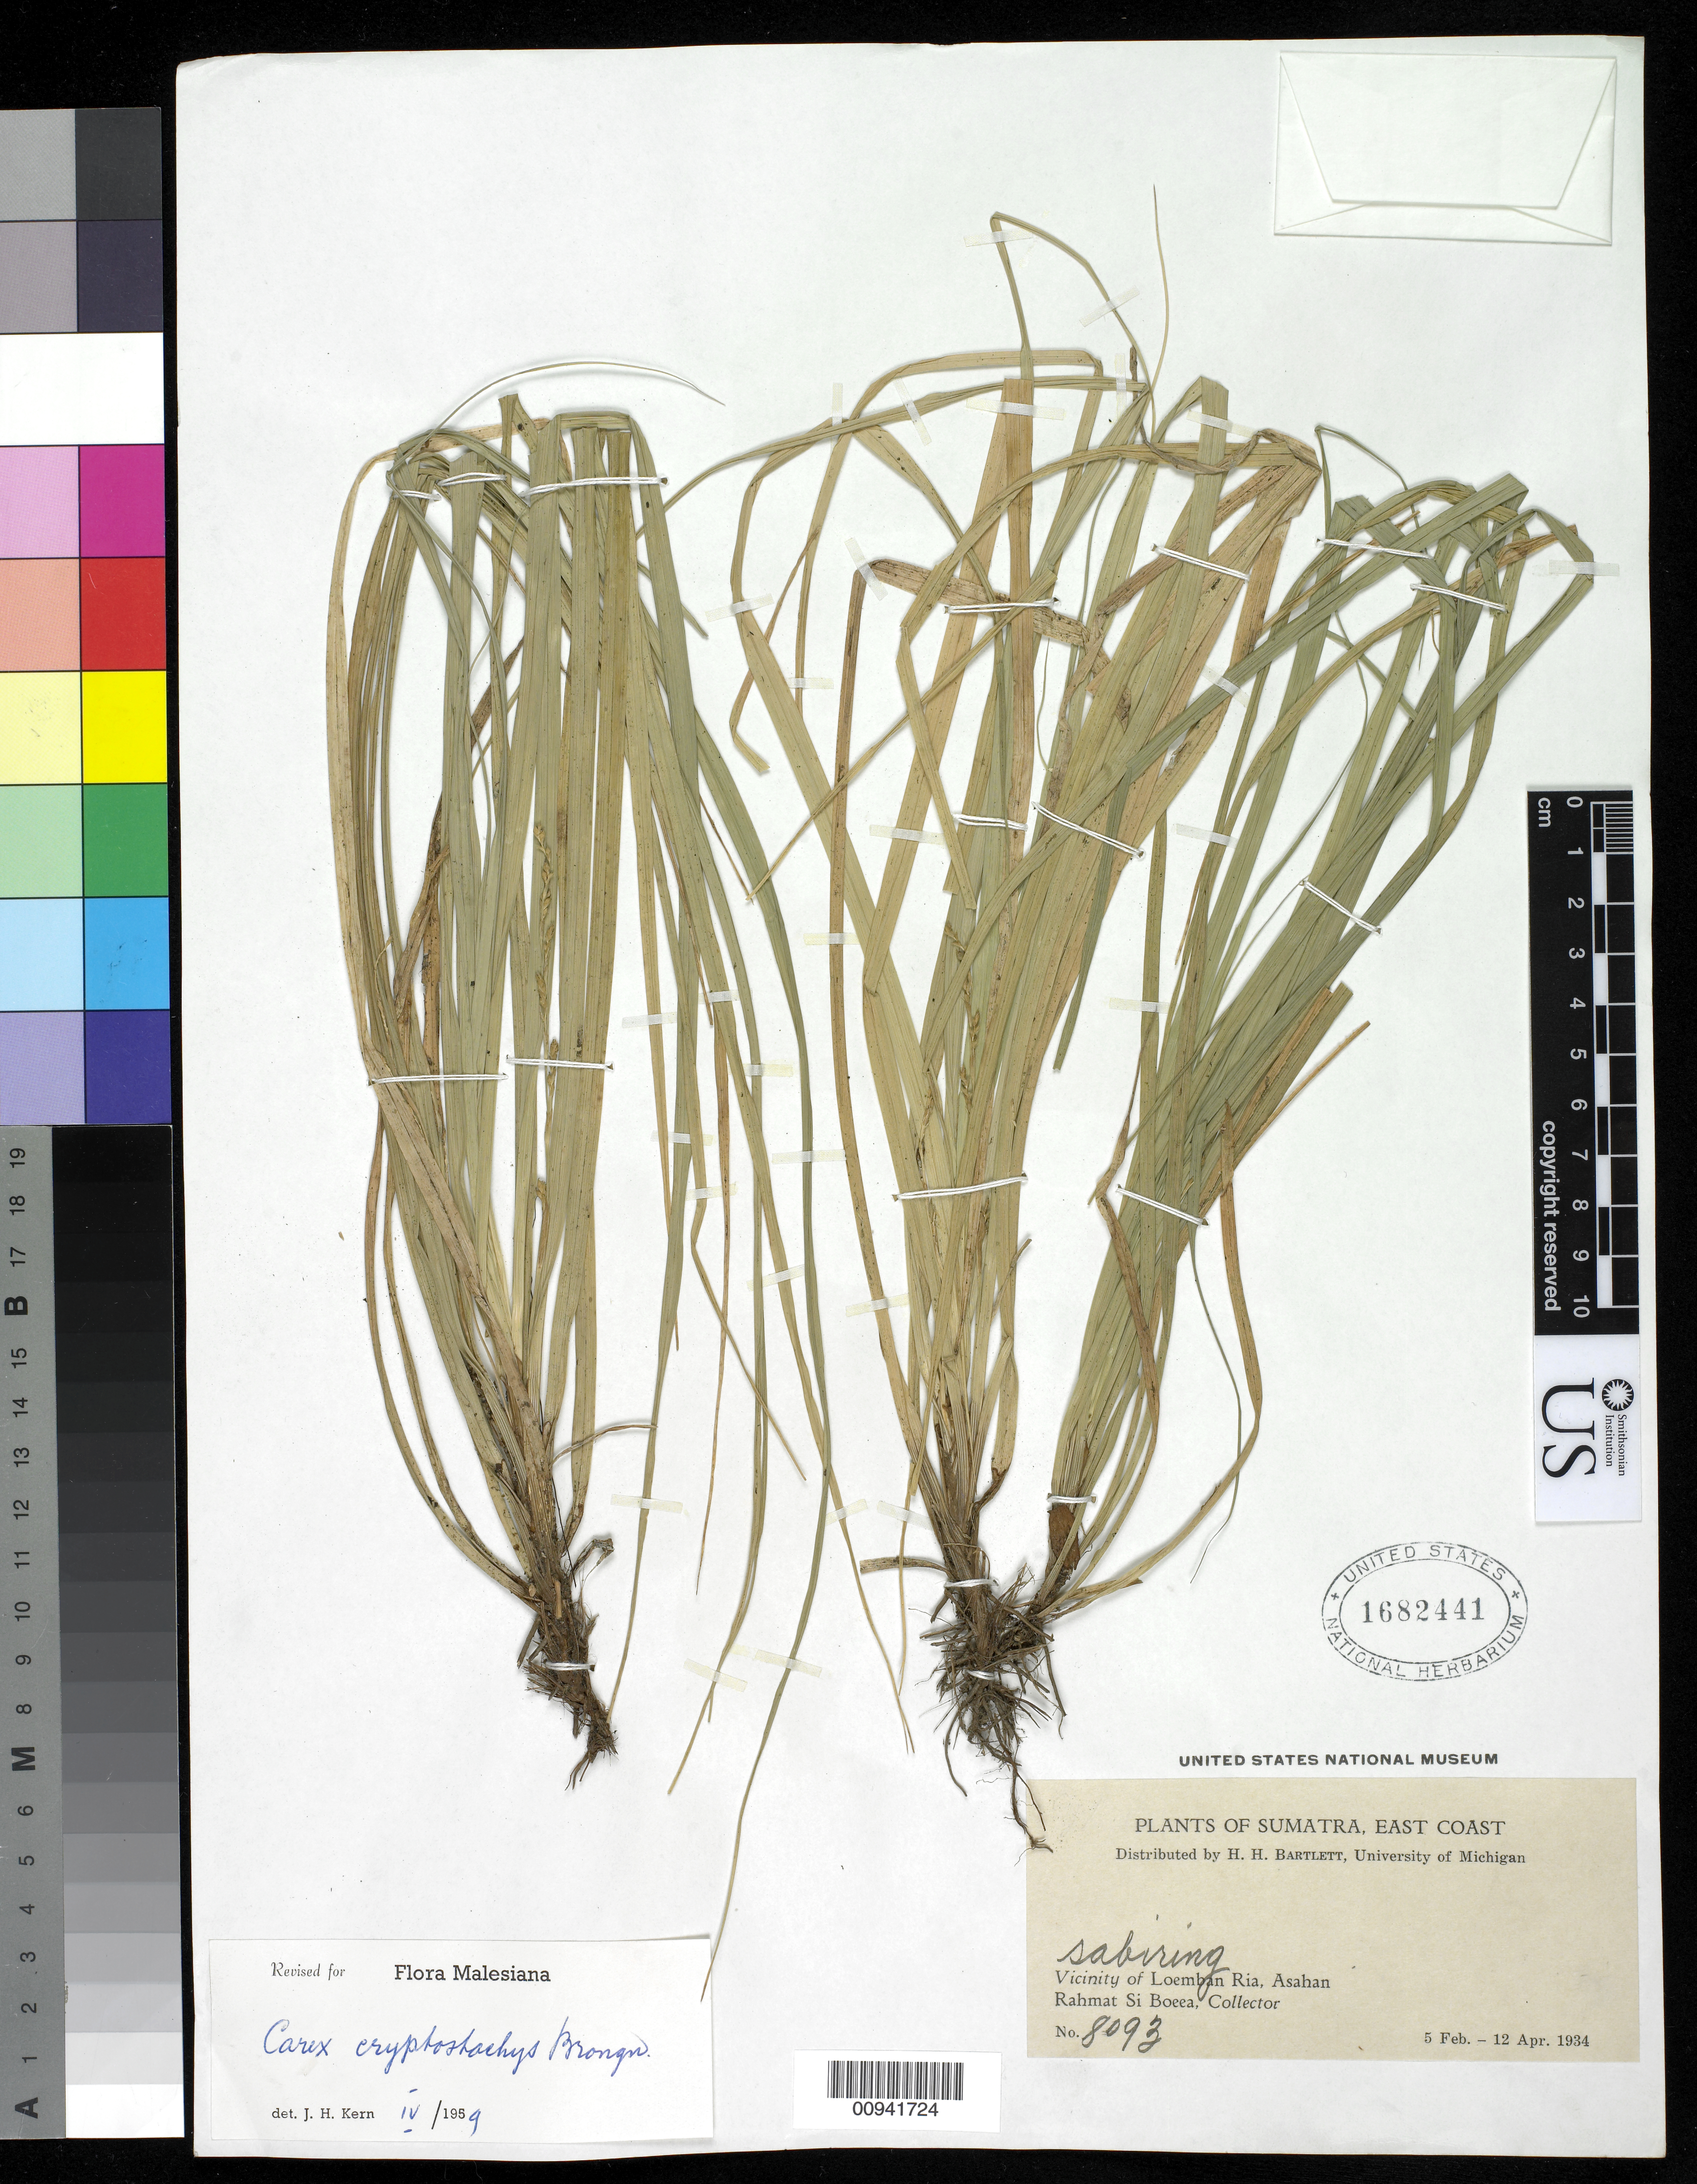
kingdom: Plantae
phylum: Tracheophyta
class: Liliopsida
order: Poales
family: Cyperaceae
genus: Carex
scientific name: Carex comans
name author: Berggr.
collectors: Rahmat Si Boeea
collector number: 8093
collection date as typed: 05 Feb 1934 to 12 Apr 1934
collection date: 1934-02-05/1934-04-12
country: Indonesia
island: Sumatra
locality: Vicinity of Loemban Ria, Asahan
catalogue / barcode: US 1682441